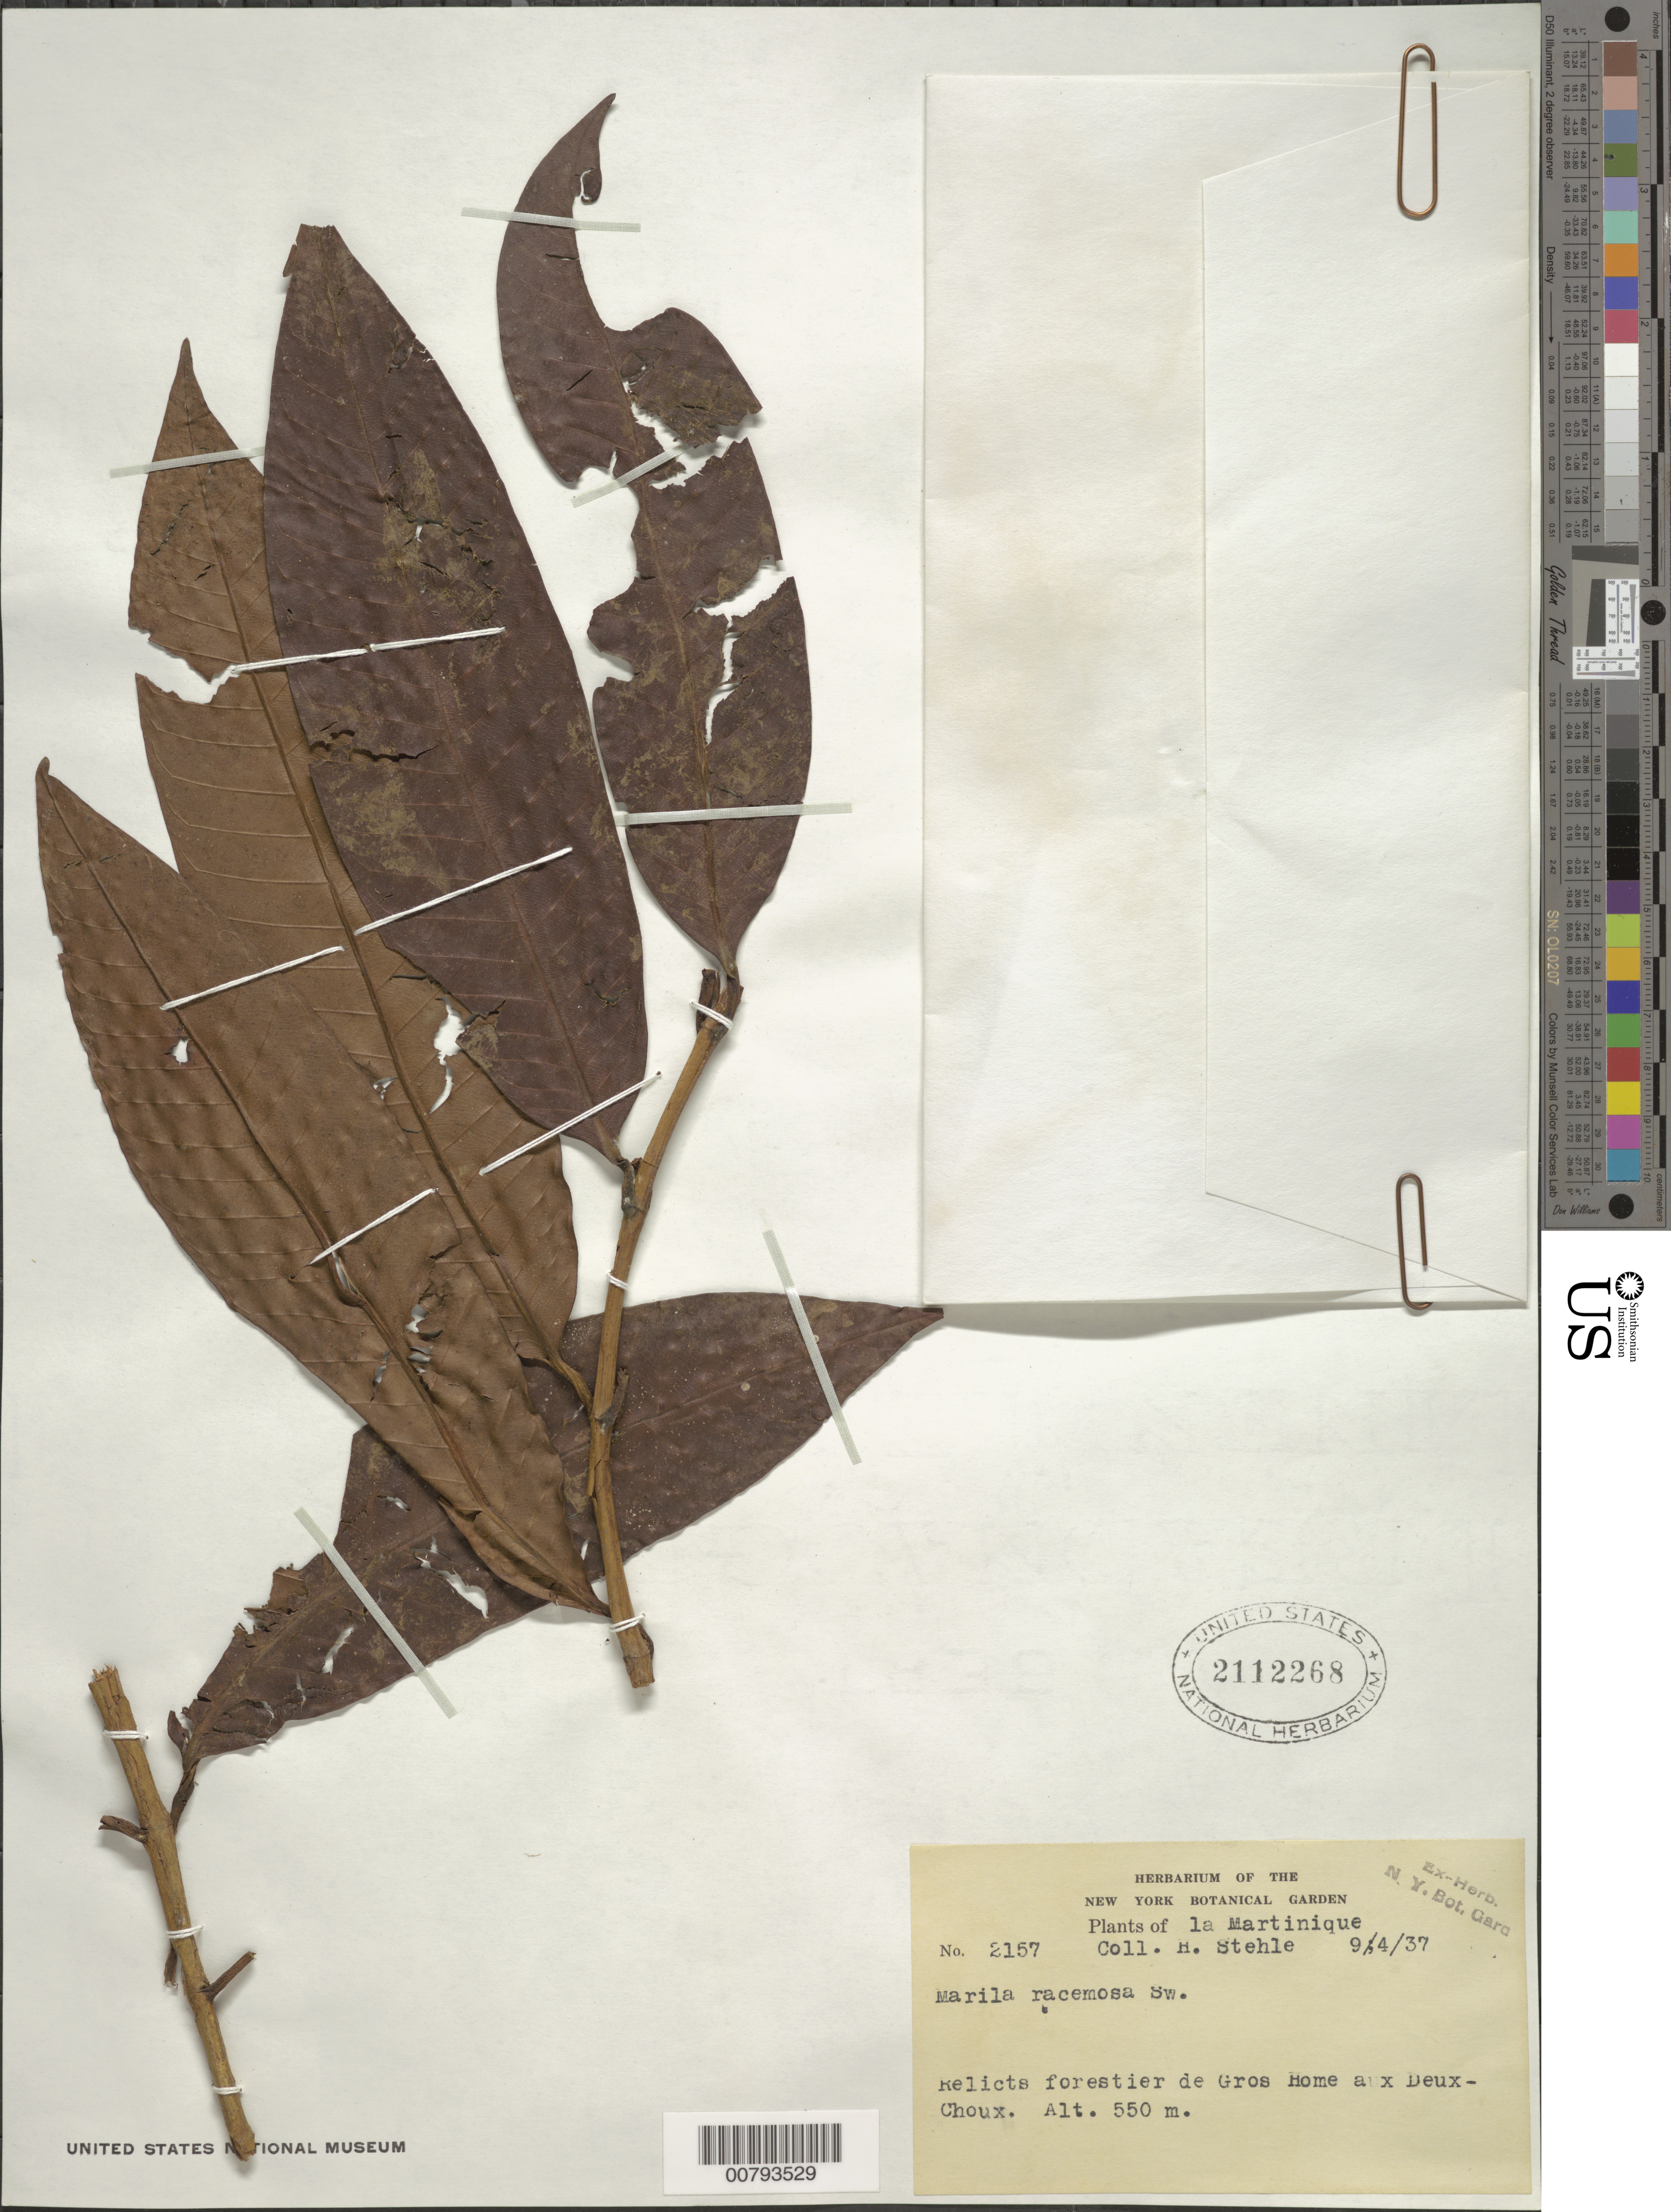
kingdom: Plantae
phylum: Tracheophyta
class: Magnoliopsida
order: Malpighiales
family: Calophyllaceae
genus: Marila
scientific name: Marila racemosa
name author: Sw.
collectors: H. Stehlé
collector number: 2157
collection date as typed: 09 Apr 1937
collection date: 1937-04-09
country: Martinique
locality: "Relicts forestier de Gros Home aux Deux-Choux"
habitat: Forest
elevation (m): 550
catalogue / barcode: US 2112268